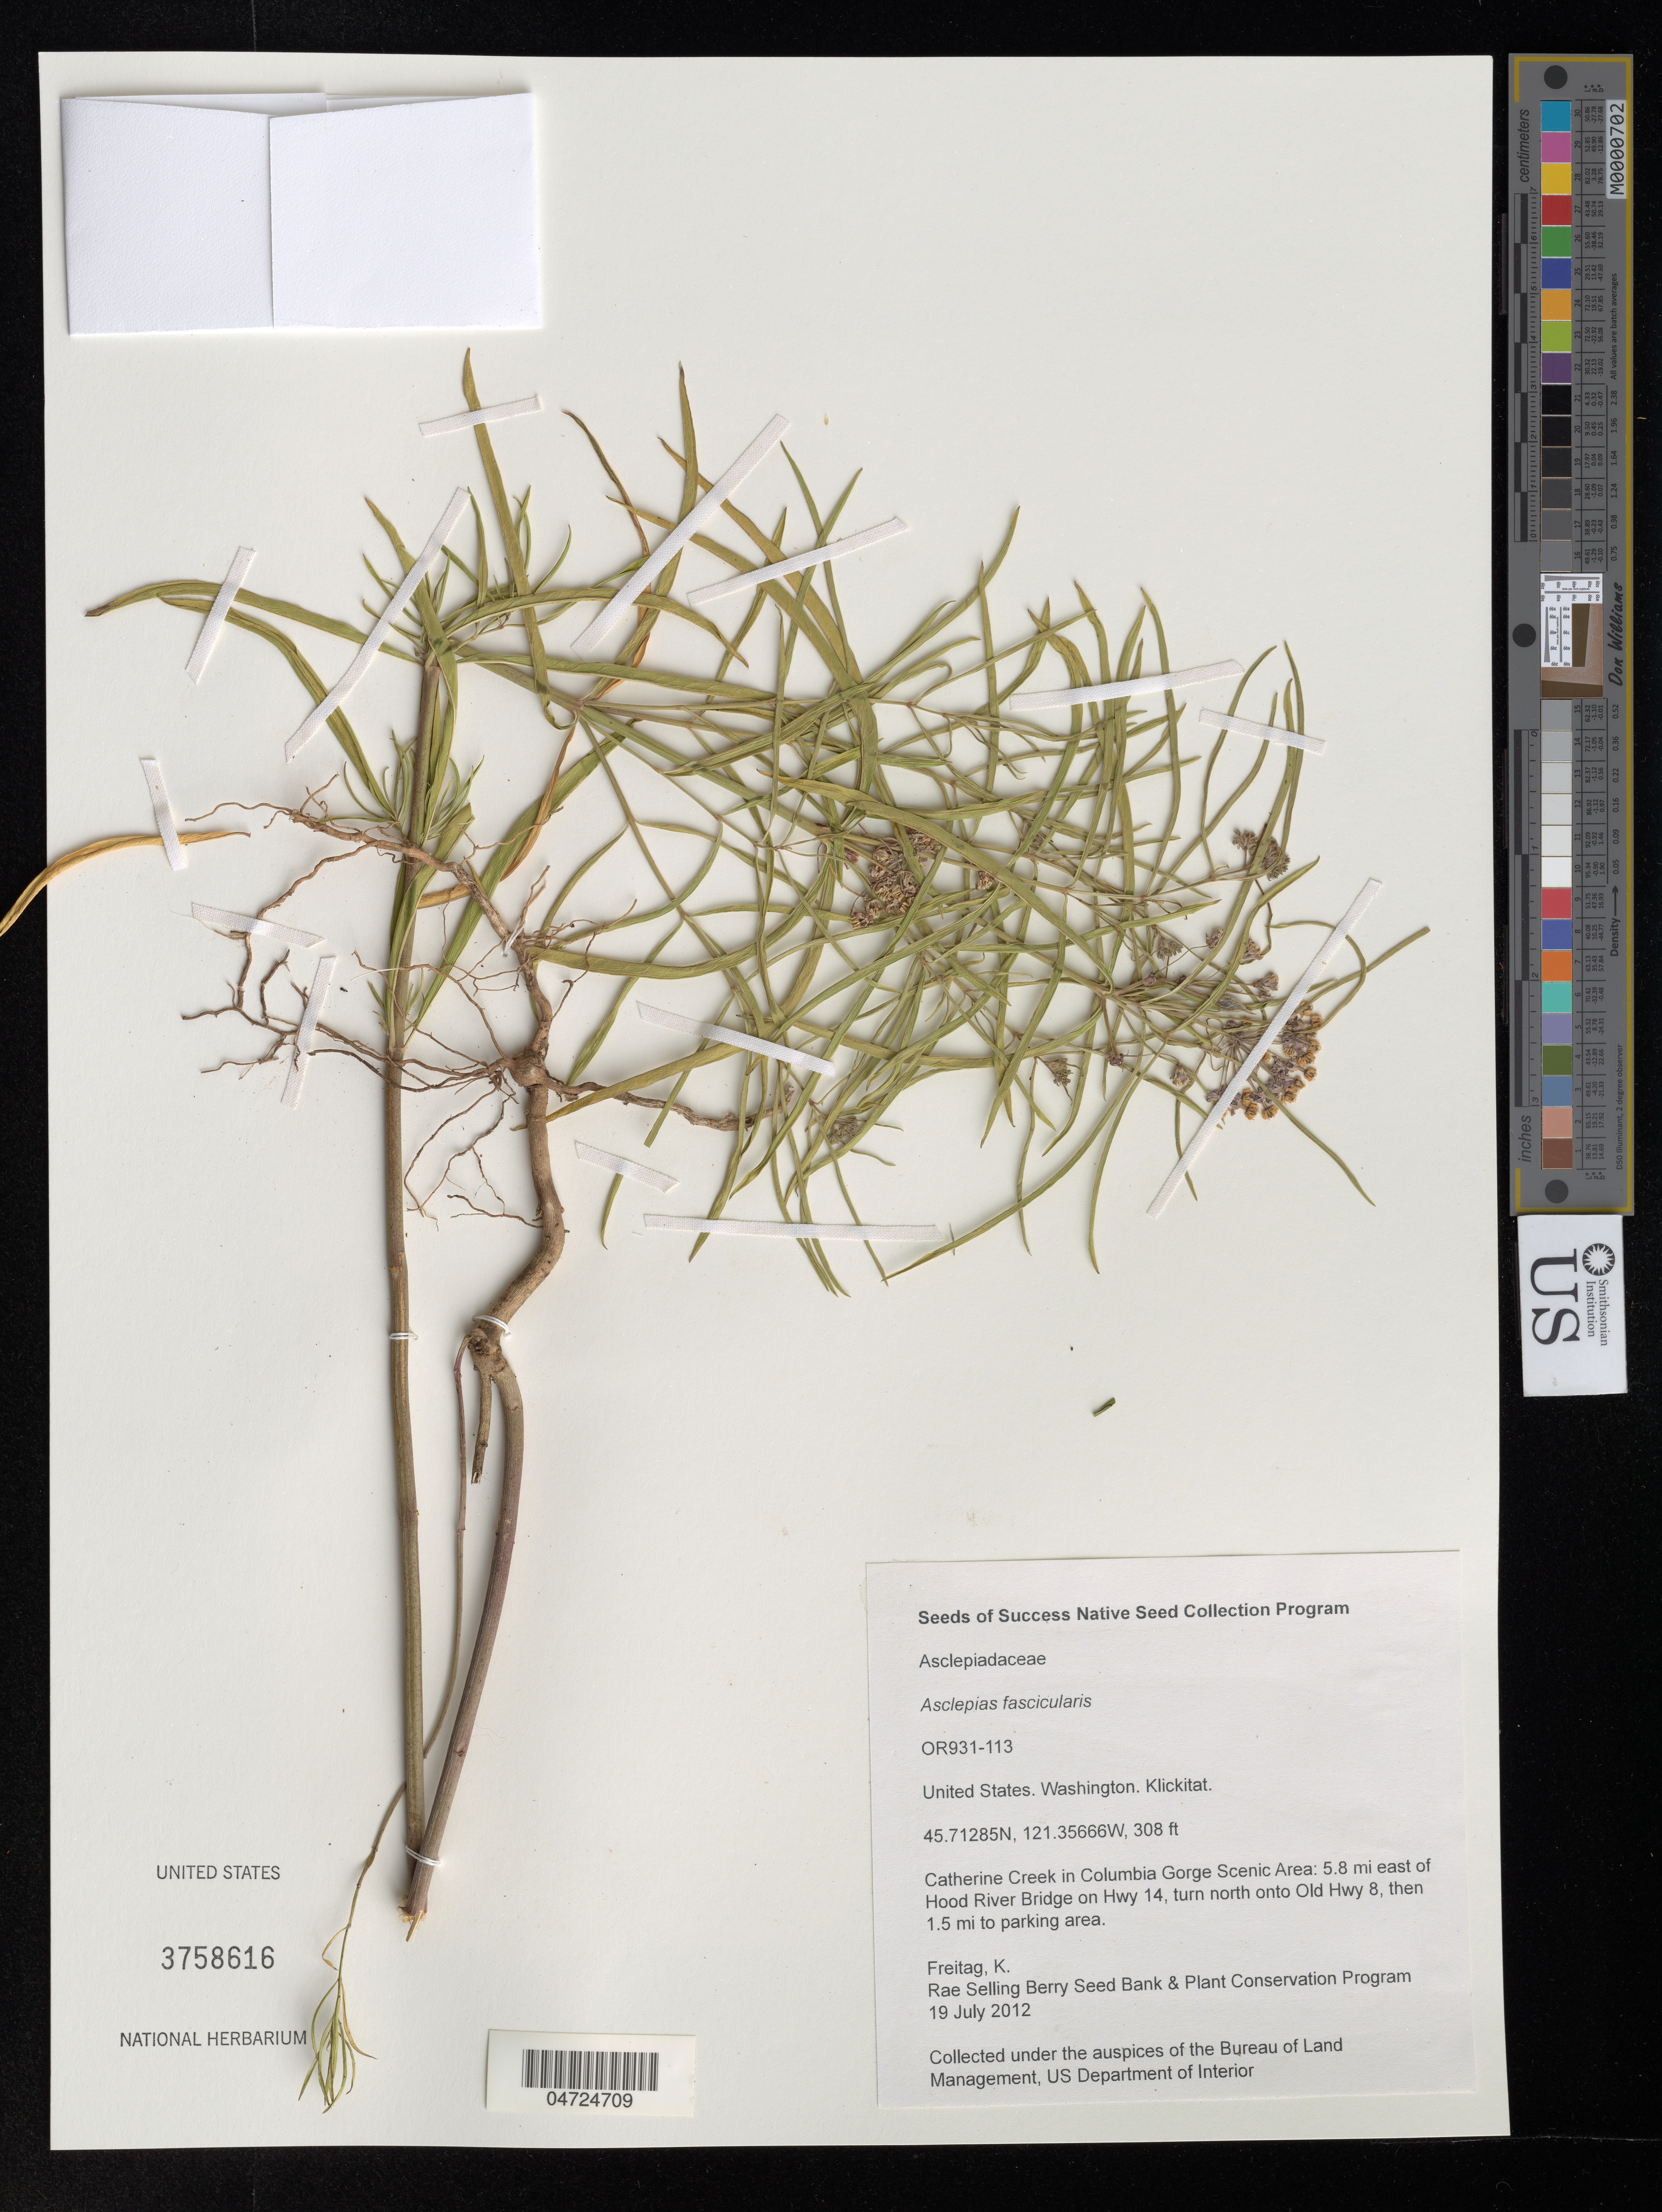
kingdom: Plantae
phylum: Tracheophyta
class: Magnoliopsida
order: Gentianales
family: Apocynaceae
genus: Asclepias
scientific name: Asclepias fascicularis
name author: Decne.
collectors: K. Freitag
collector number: OR931-113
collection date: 2012-07-19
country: United States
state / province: Washington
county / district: Klickitat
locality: Klickitat. Catherine Creek in Columbia Gorge Scenic Area: 5.8 mi east of Hood River Bridge on Hwy 14, turn north onto Old Hwy 8, then 1.5 mi to parking area.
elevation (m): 94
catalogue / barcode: US 3758616